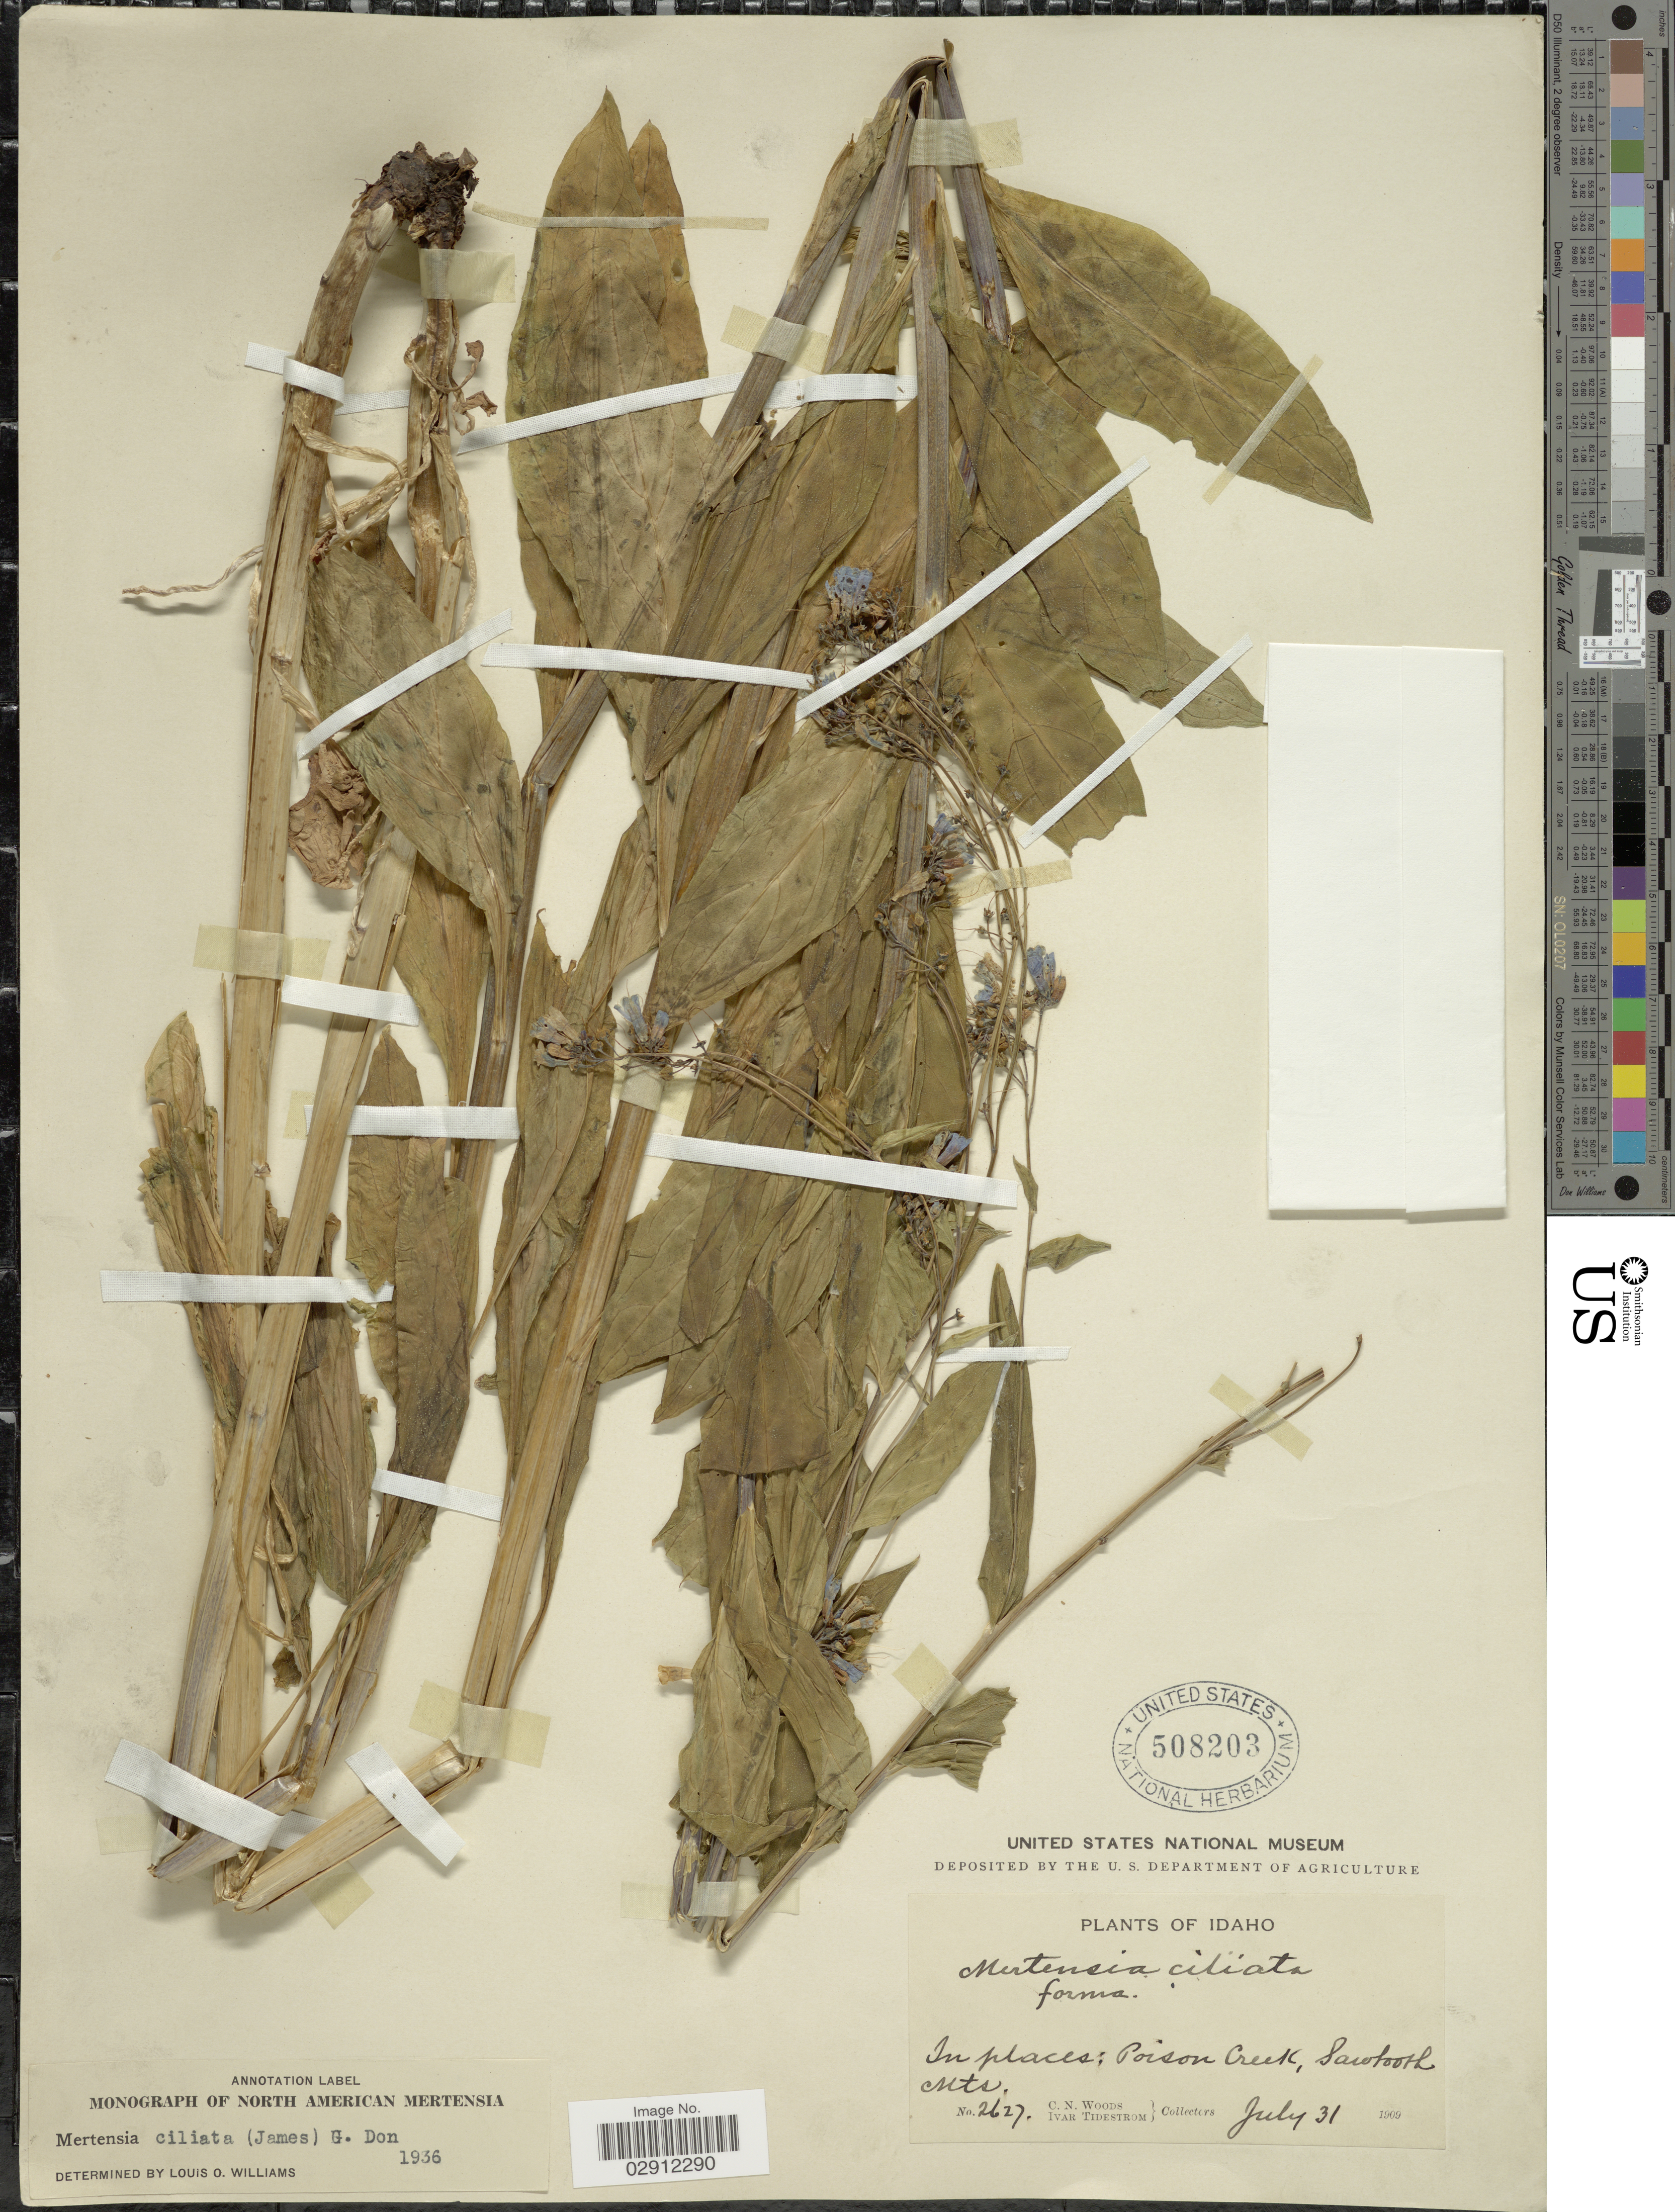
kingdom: Plantae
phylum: Tracheophyta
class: Magnoliopsida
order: Boraginales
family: Boraginaceae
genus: Mertensia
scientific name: Mertensia ciliata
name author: (James) G. Don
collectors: C. Woods & I. F. Tidestrom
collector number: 2627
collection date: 1909-07-31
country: United States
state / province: Idaho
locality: Poison Creek, Sawtooth Mts.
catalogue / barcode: US 508203